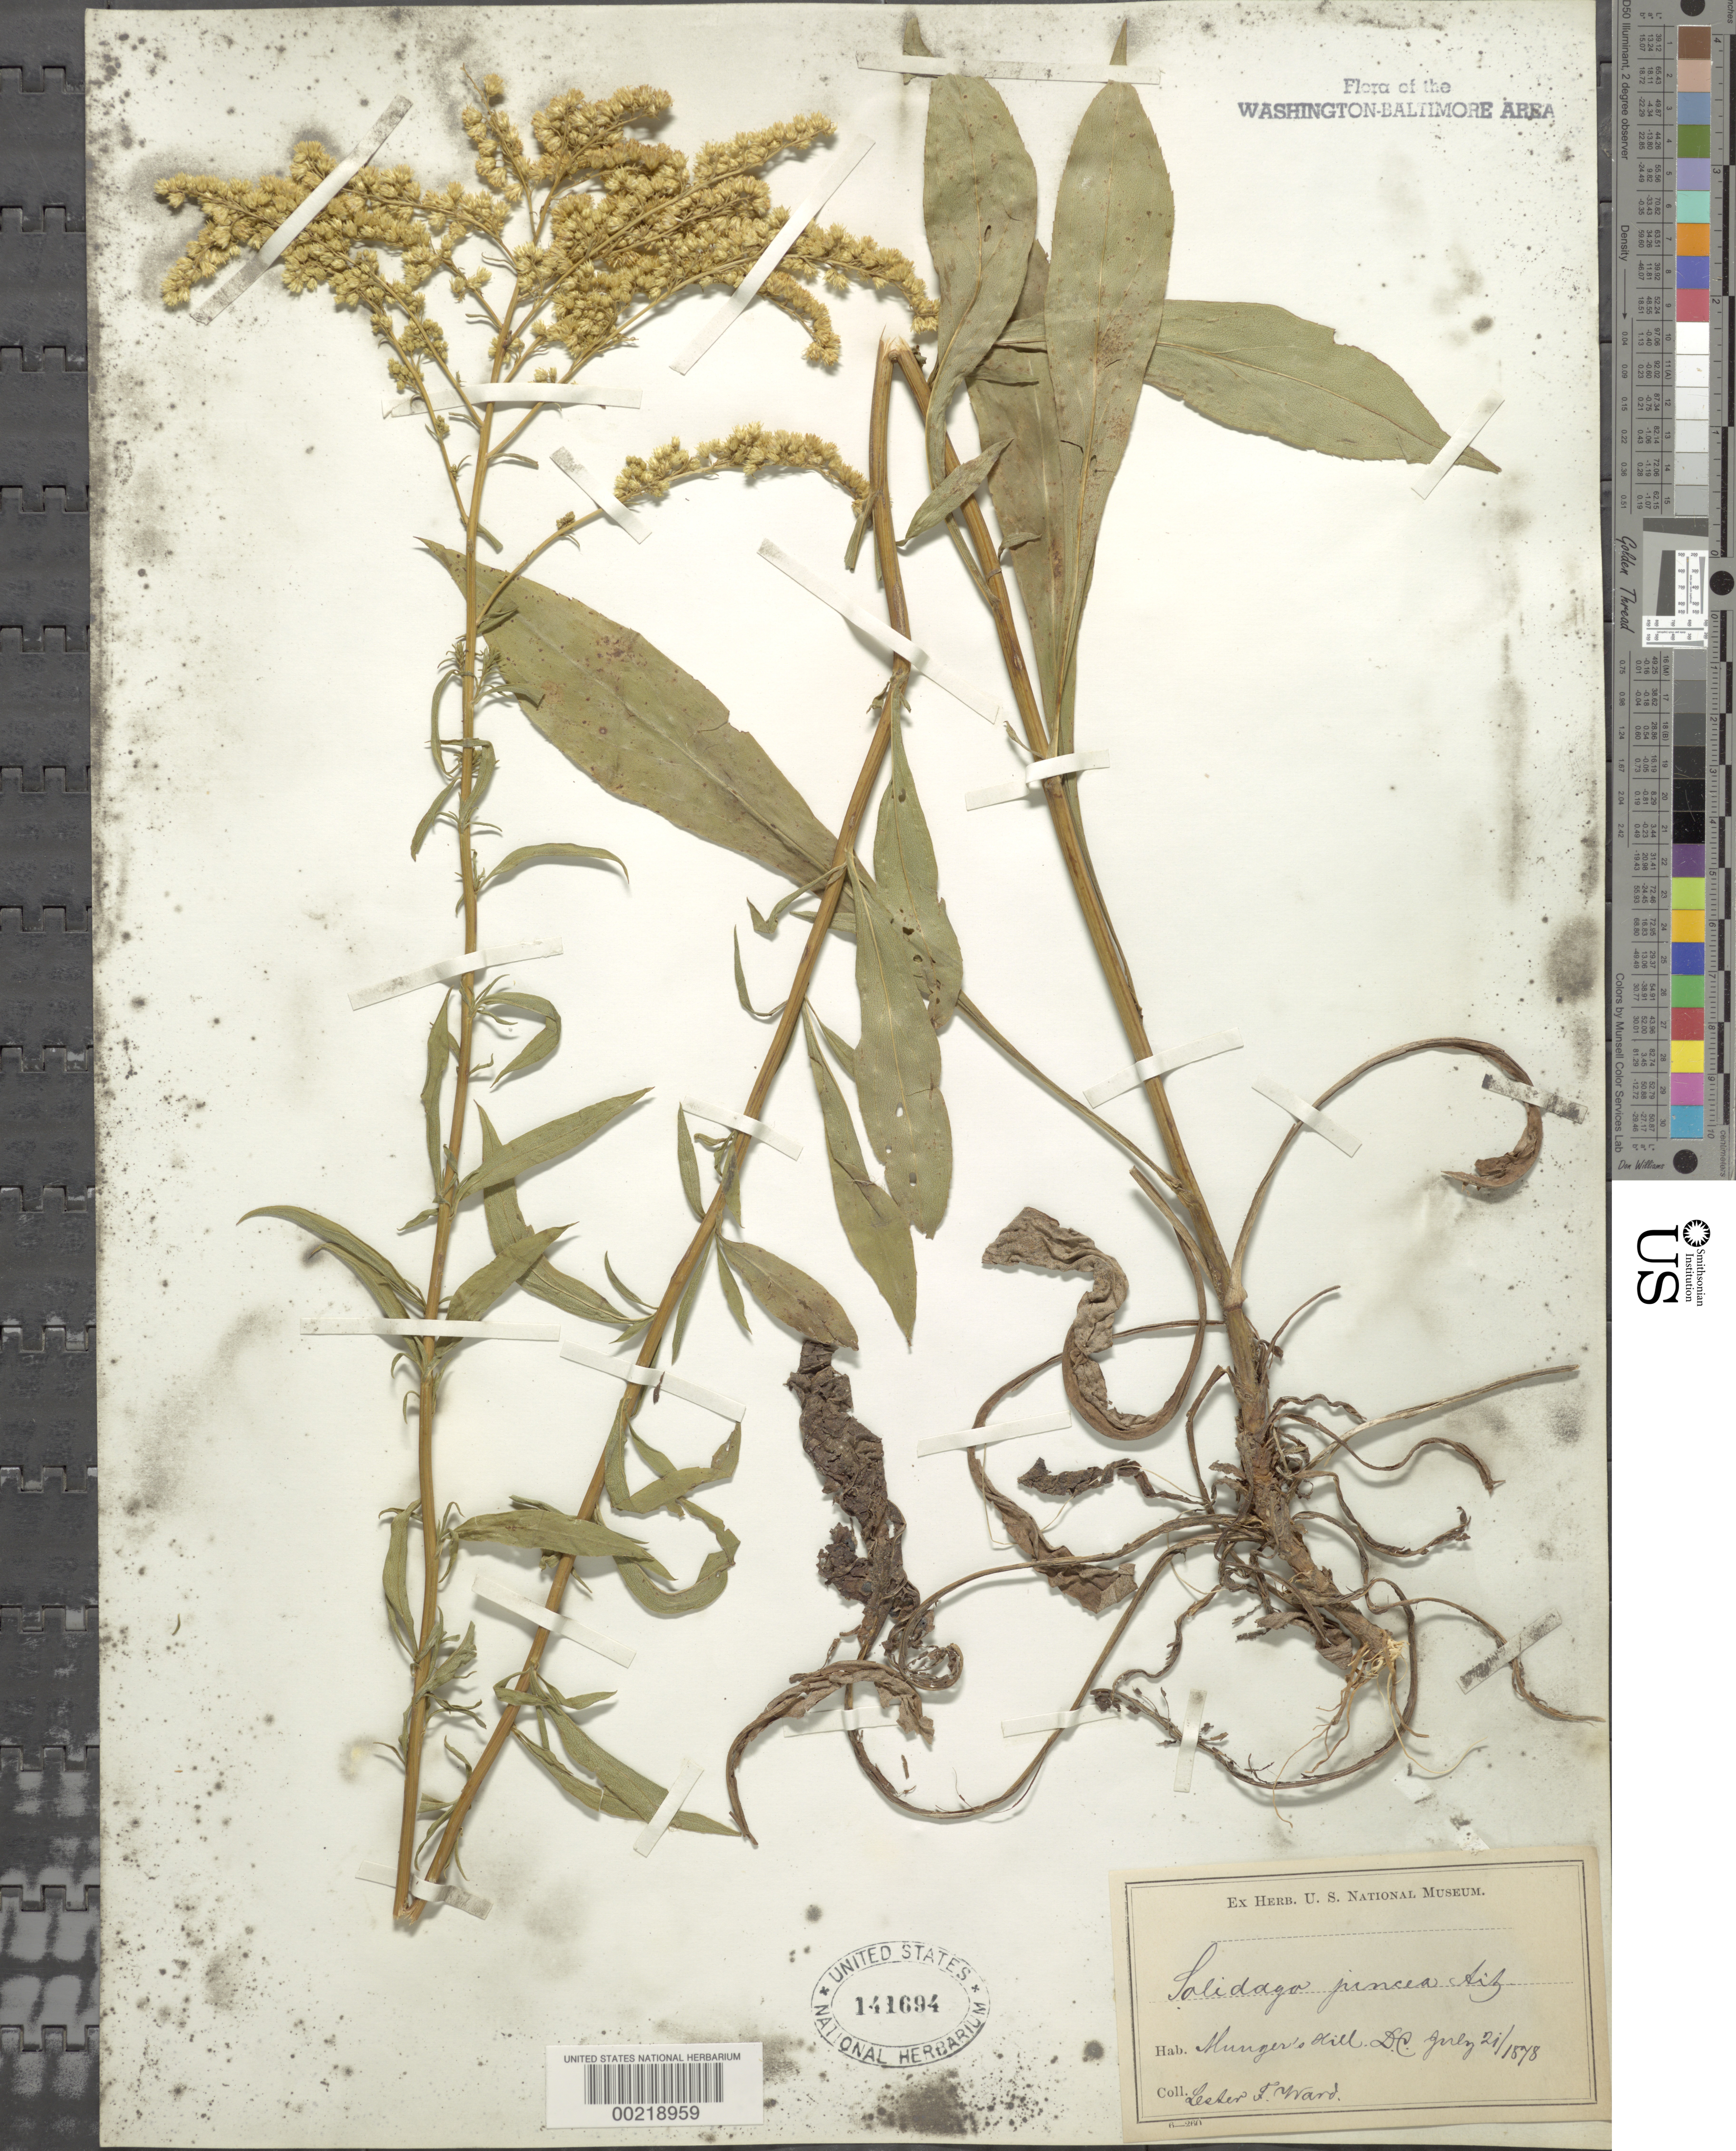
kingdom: Plantae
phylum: Tracheophyta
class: Magnoliopsida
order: Asterales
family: Asteraceae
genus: Solidago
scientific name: Solidago juncea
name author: Aiton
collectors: L. F. Ward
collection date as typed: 21 Jul 1878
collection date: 1878-07-21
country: United States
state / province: District of Columbia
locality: Mungers Hill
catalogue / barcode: US 141694